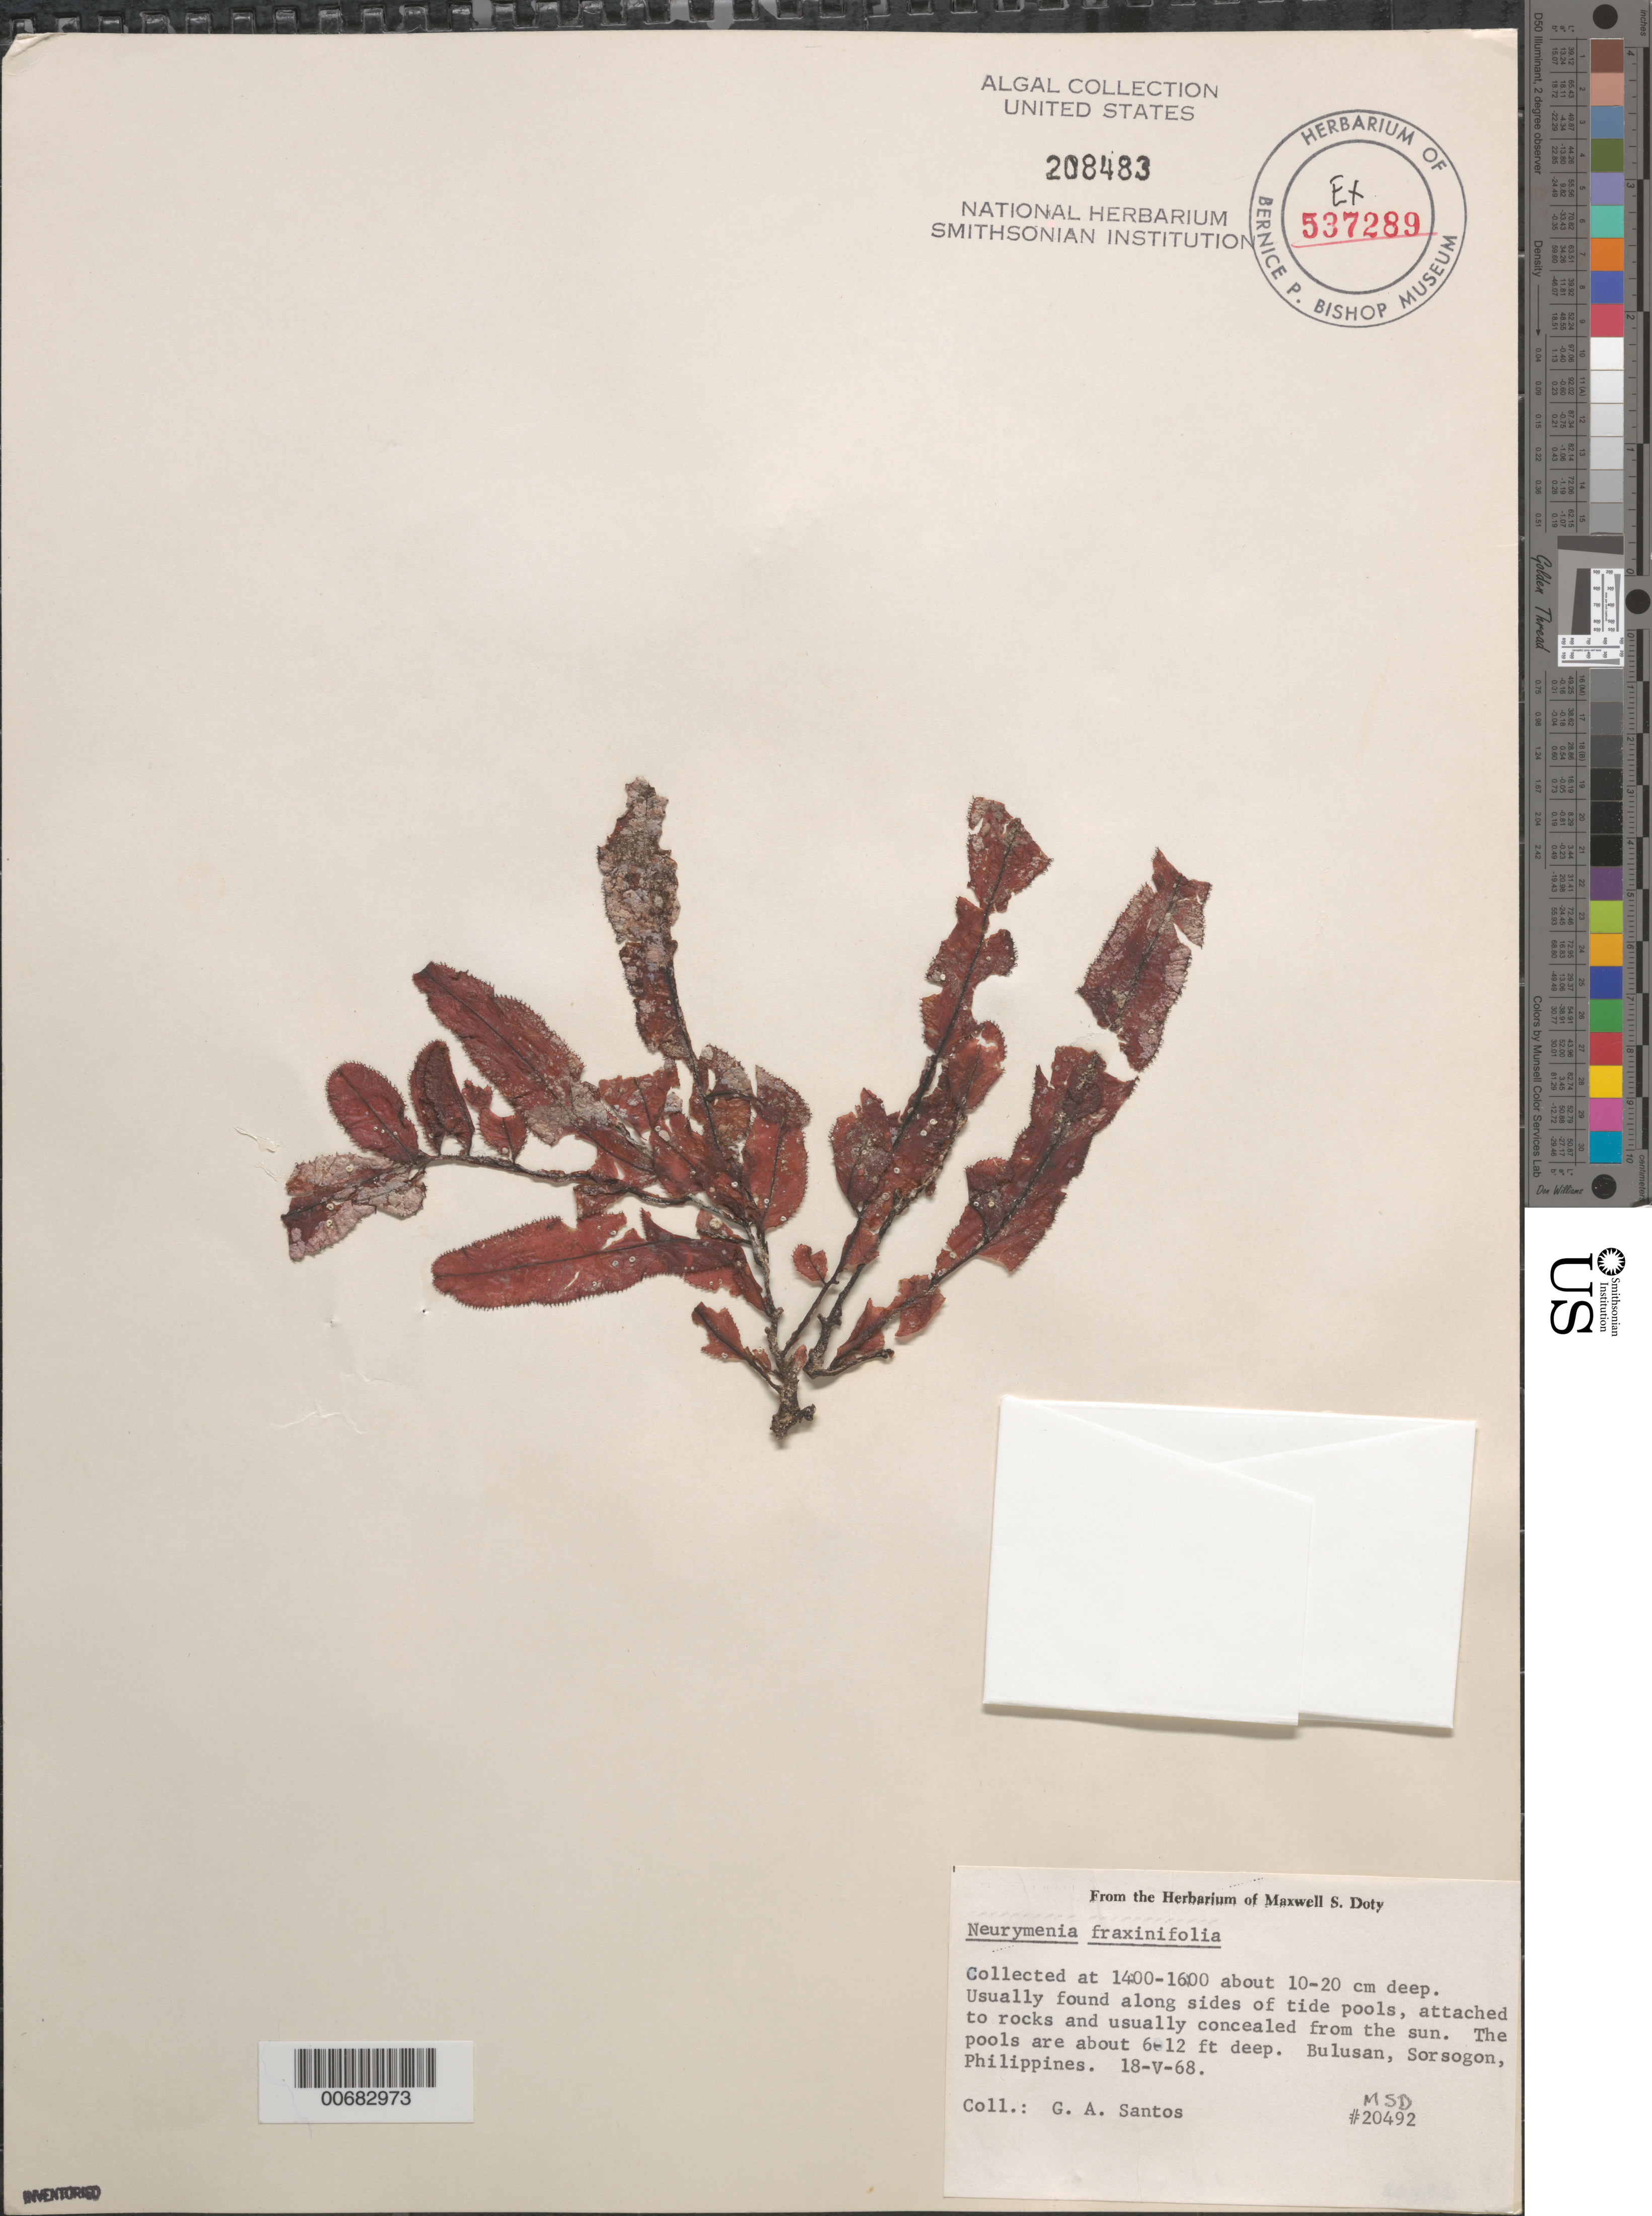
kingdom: Plantae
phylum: Rhodophyta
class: Florideophyceae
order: Ceramiales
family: Rhodomelaceae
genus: Neurymenia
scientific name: Neurymenia fraxinifolia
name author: (Mert. ex Turner) J. Agardh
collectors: G. Santos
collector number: MSD 20492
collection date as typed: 18 May 1968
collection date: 1968-05-18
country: Philippines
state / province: Bicol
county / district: Sorsogon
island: Luzon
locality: Bulusan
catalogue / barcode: US 208483